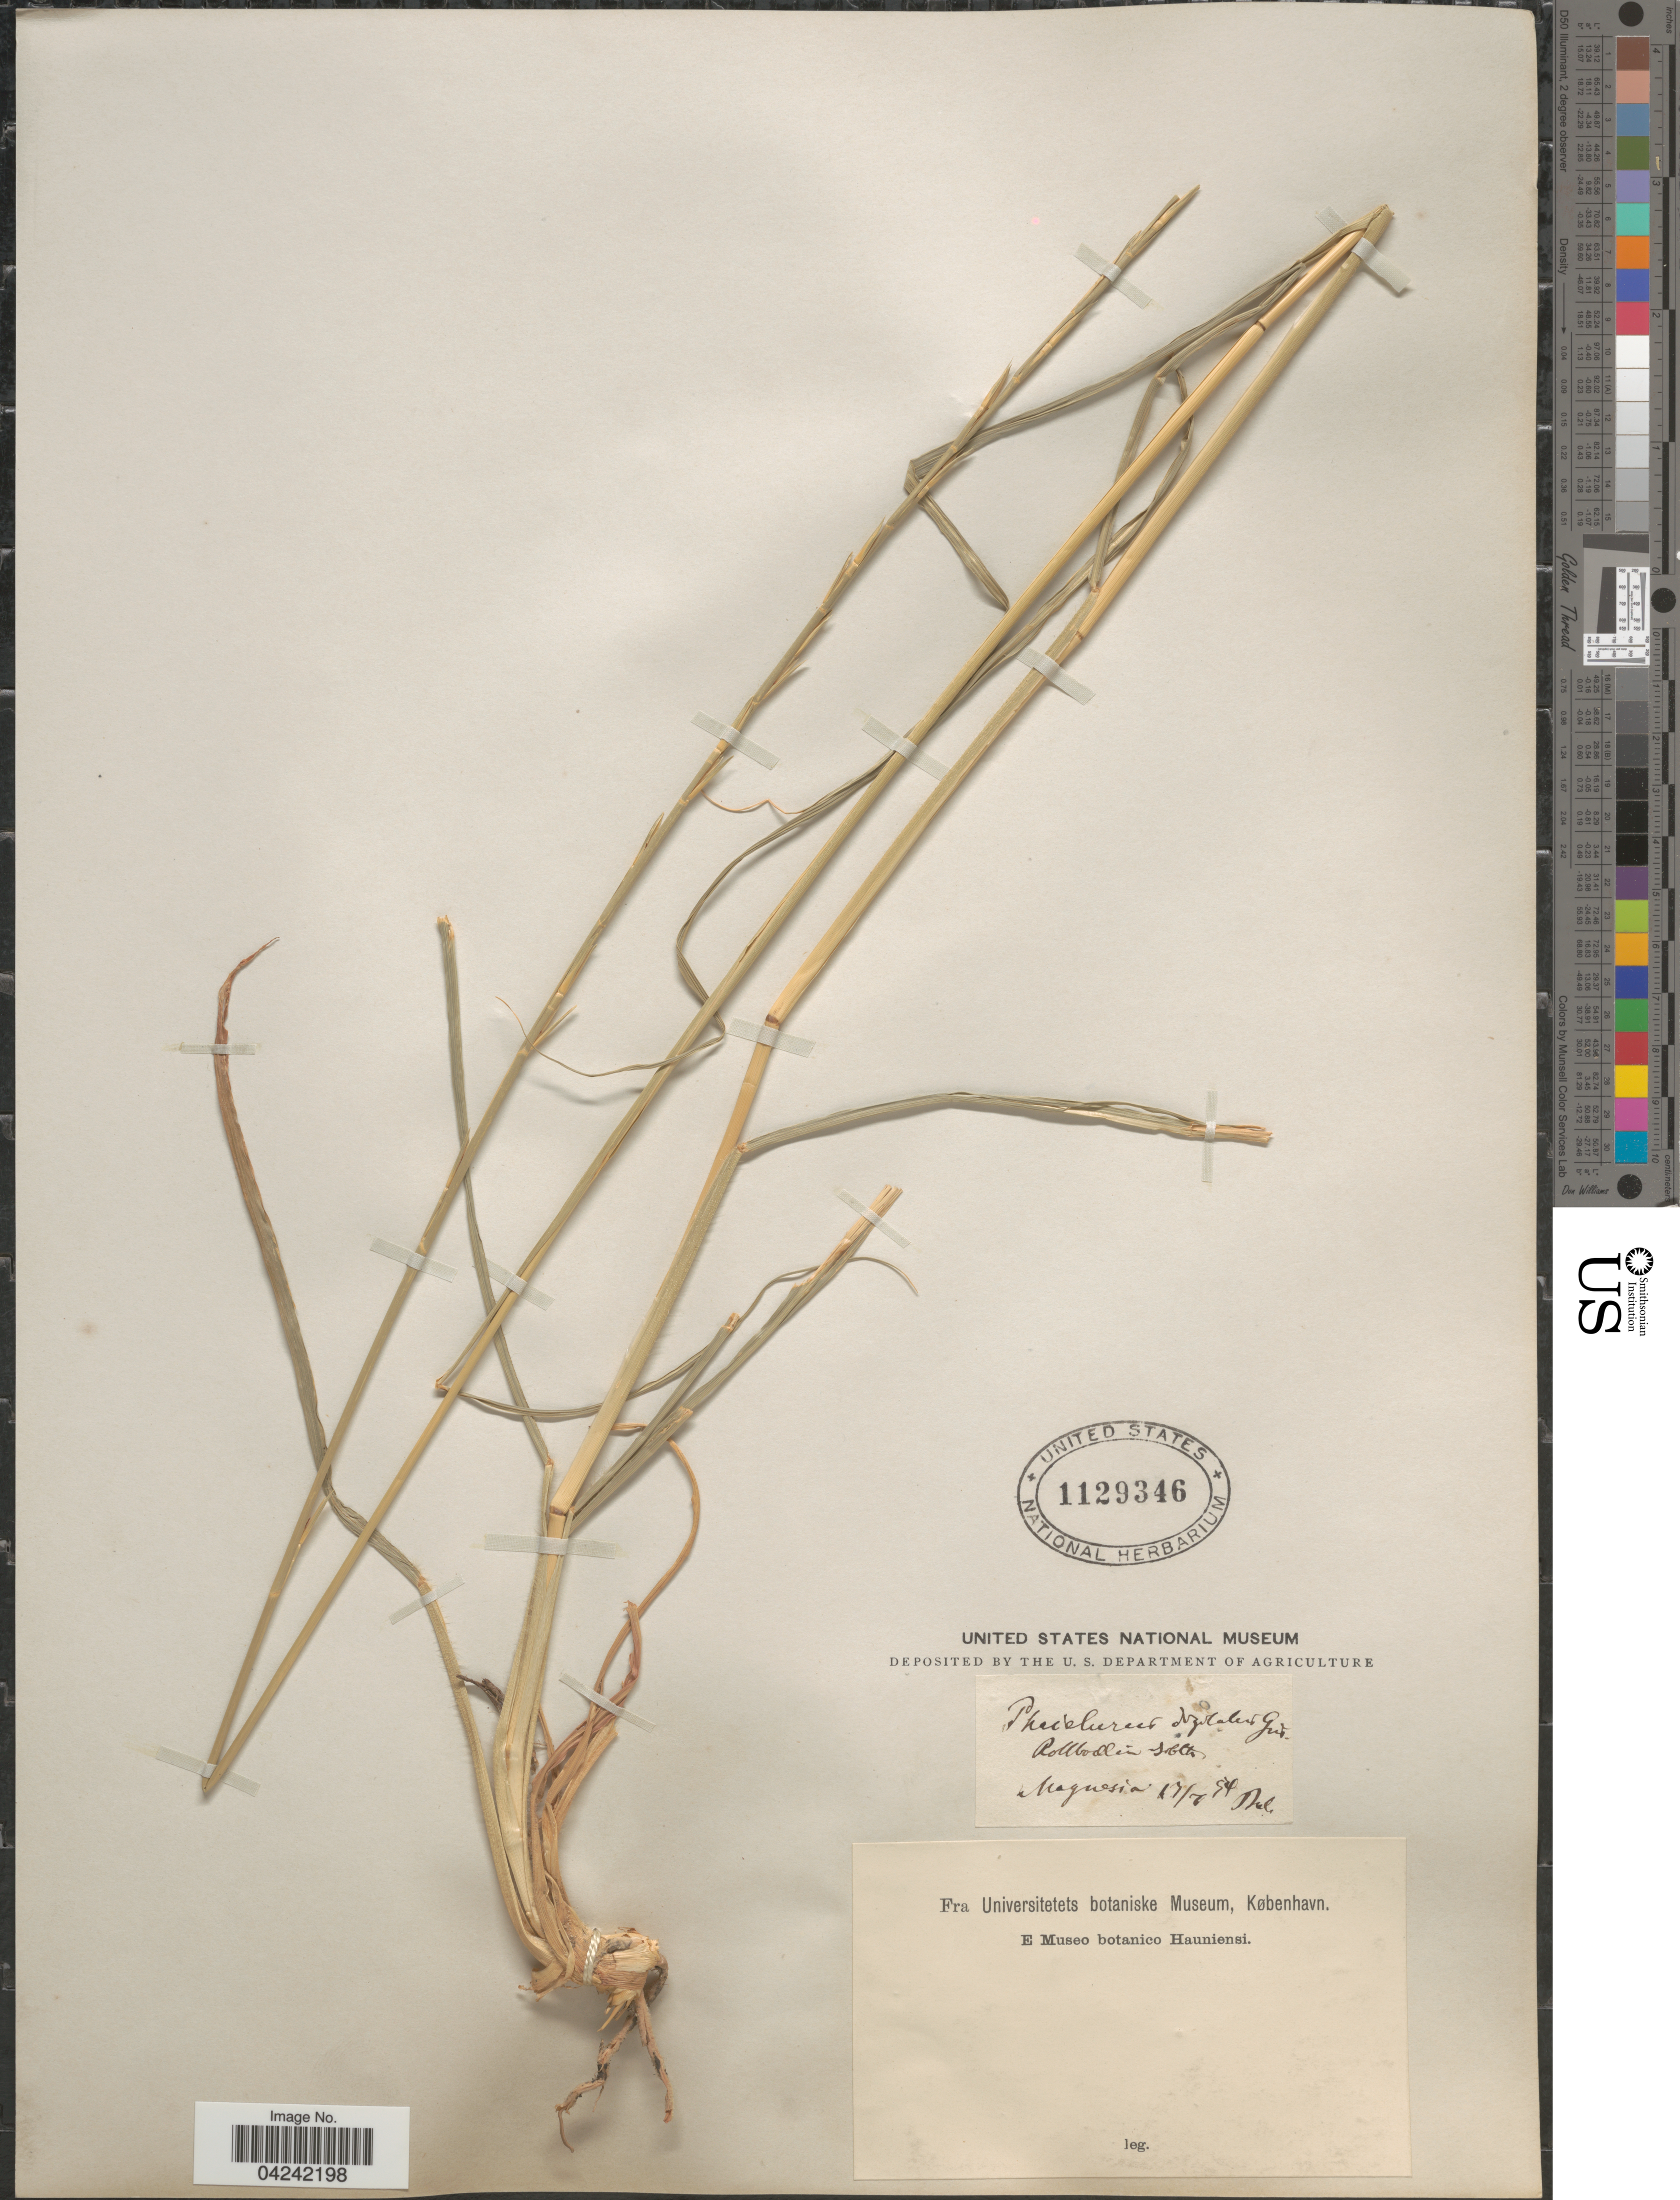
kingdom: Plantae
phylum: Tracheophyta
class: Liliopsida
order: Poales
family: Poaceae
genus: Phacelurus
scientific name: Phacelurus digitatus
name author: (Sibth. & Sm.) Griseb.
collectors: -. Balansa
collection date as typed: Transcribed d/m/y: 13/7/54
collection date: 1854-07-13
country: Turkey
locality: Magnesia.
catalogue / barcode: US 1129346